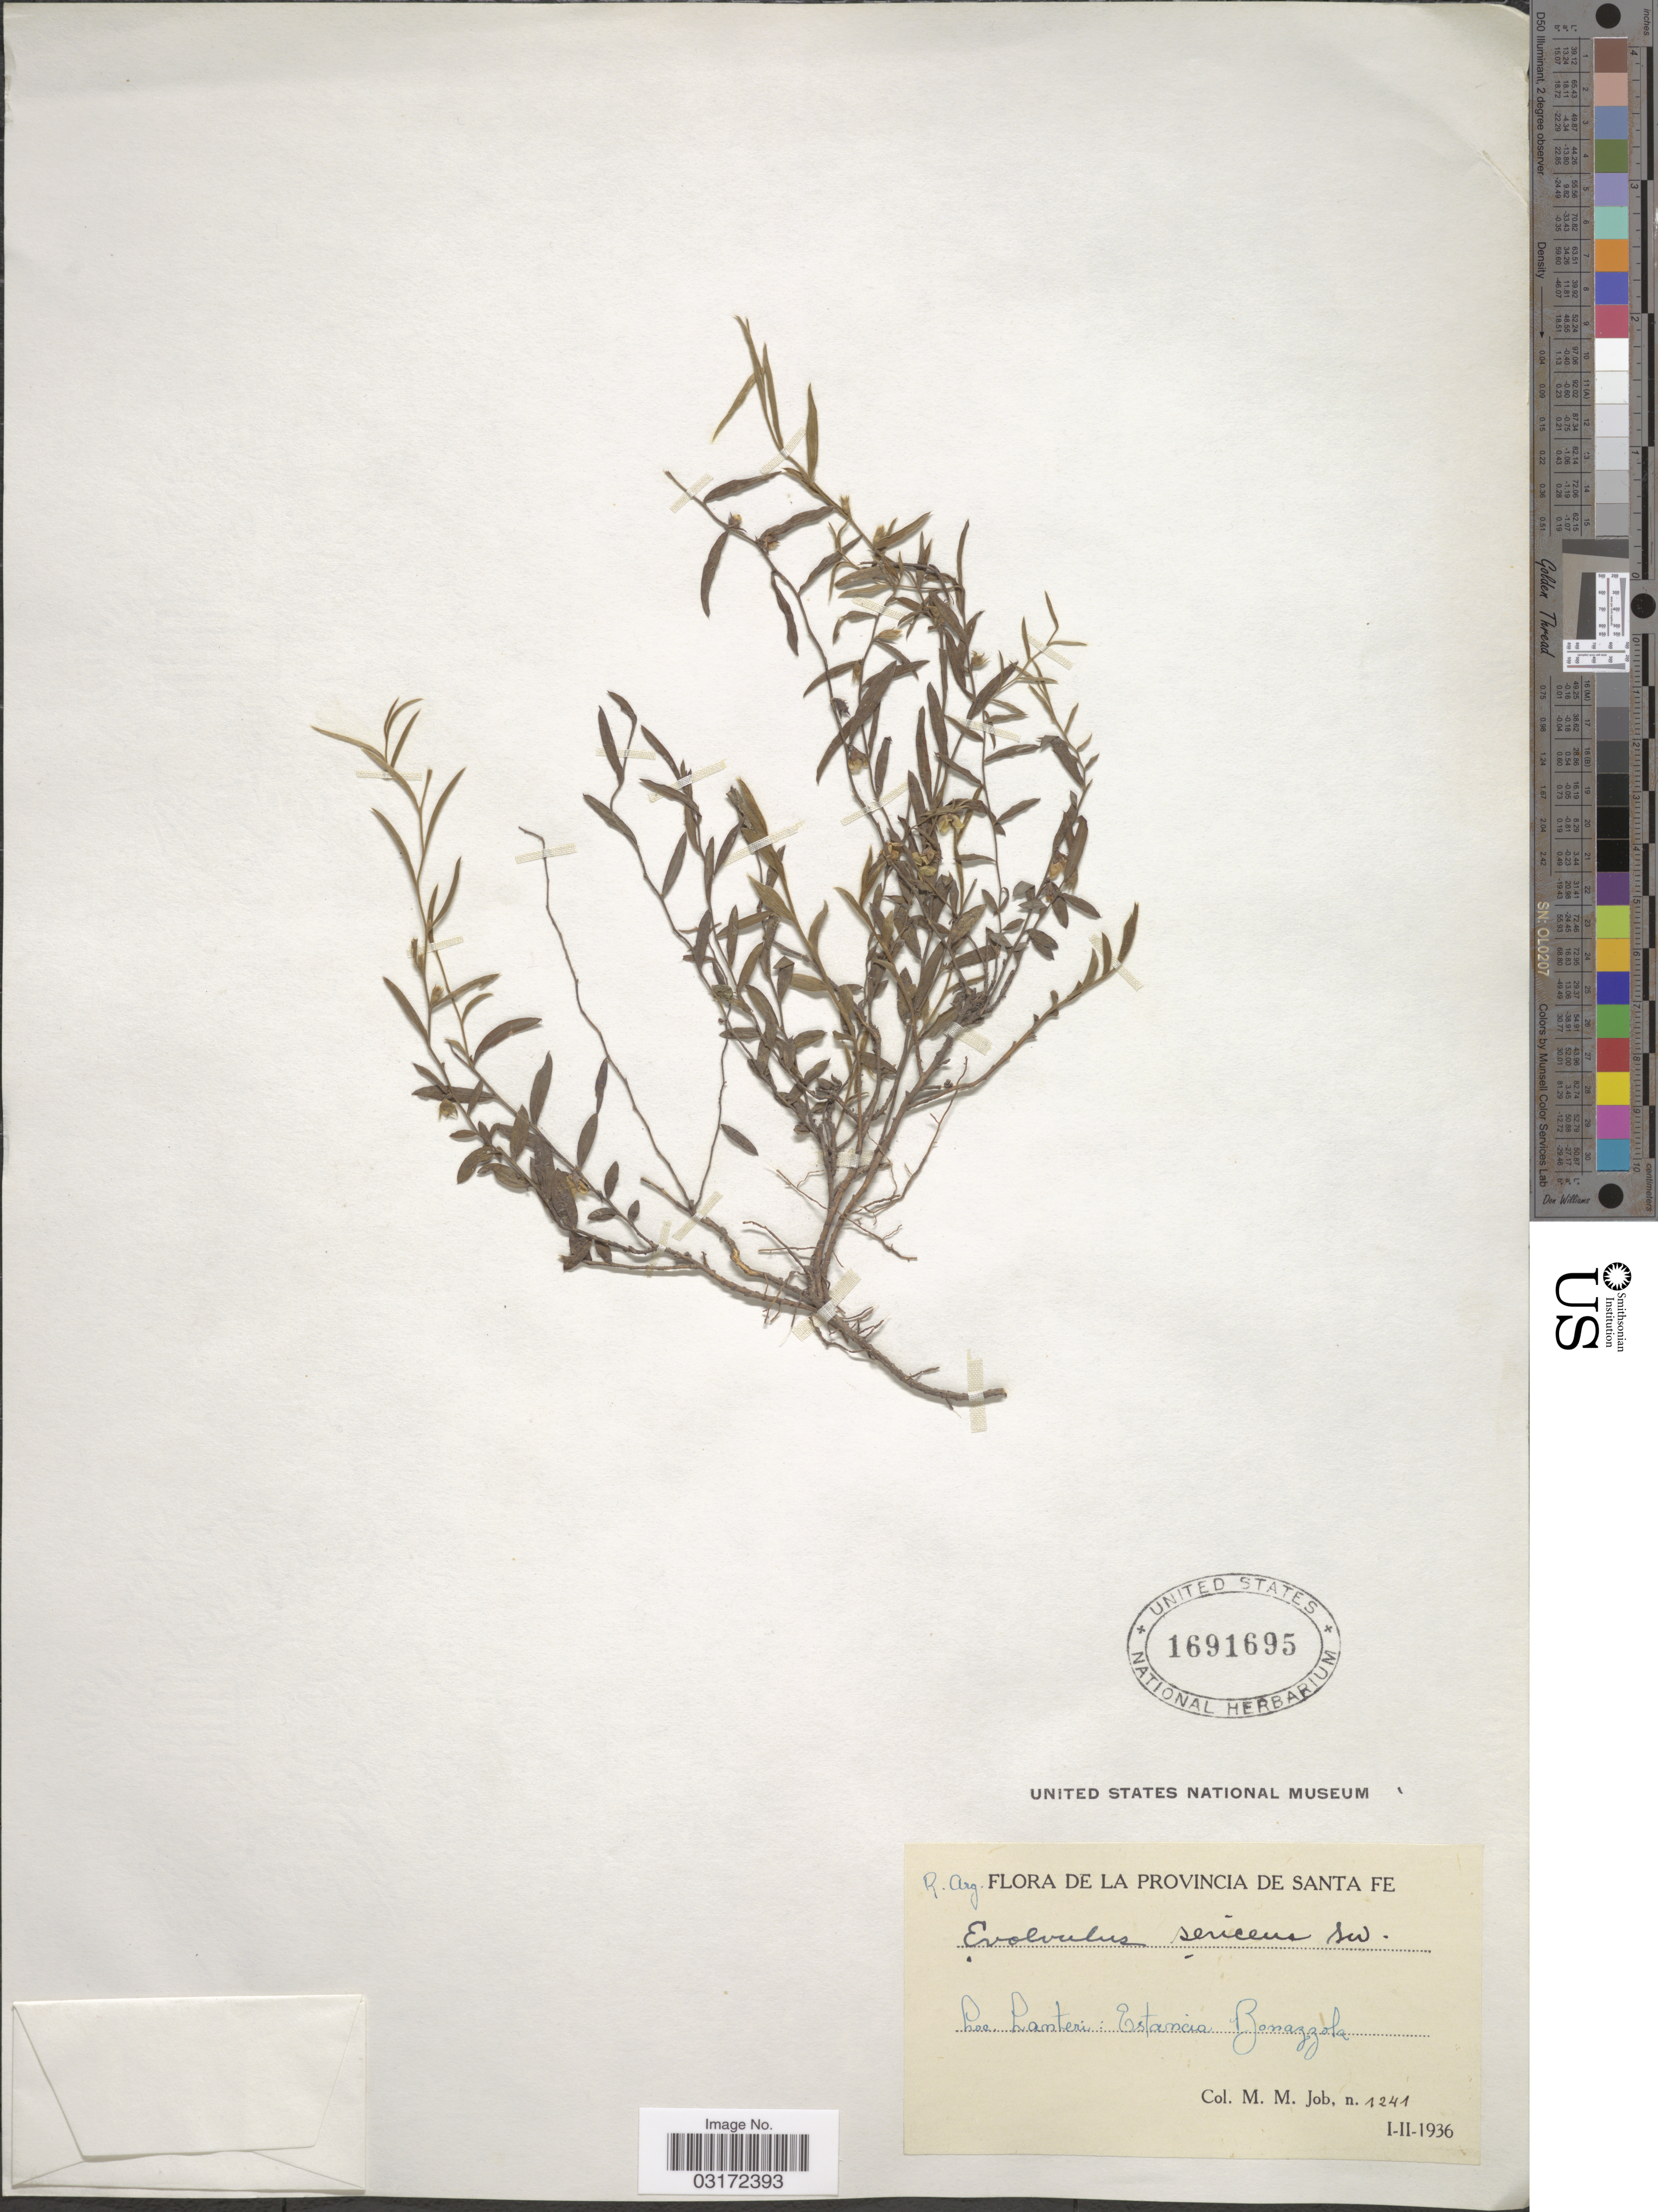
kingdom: Plantae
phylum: Tracheophyta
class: Magnoliopsida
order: Solanales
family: Convolvulaceae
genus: Evolvulus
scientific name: Evolvulus sericeus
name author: Sw.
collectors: M. Job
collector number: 1241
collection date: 1936-01/1936-02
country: Argentina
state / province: Santa Fe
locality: Lanteri: Estancia Bonazzola.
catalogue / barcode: US 1691695